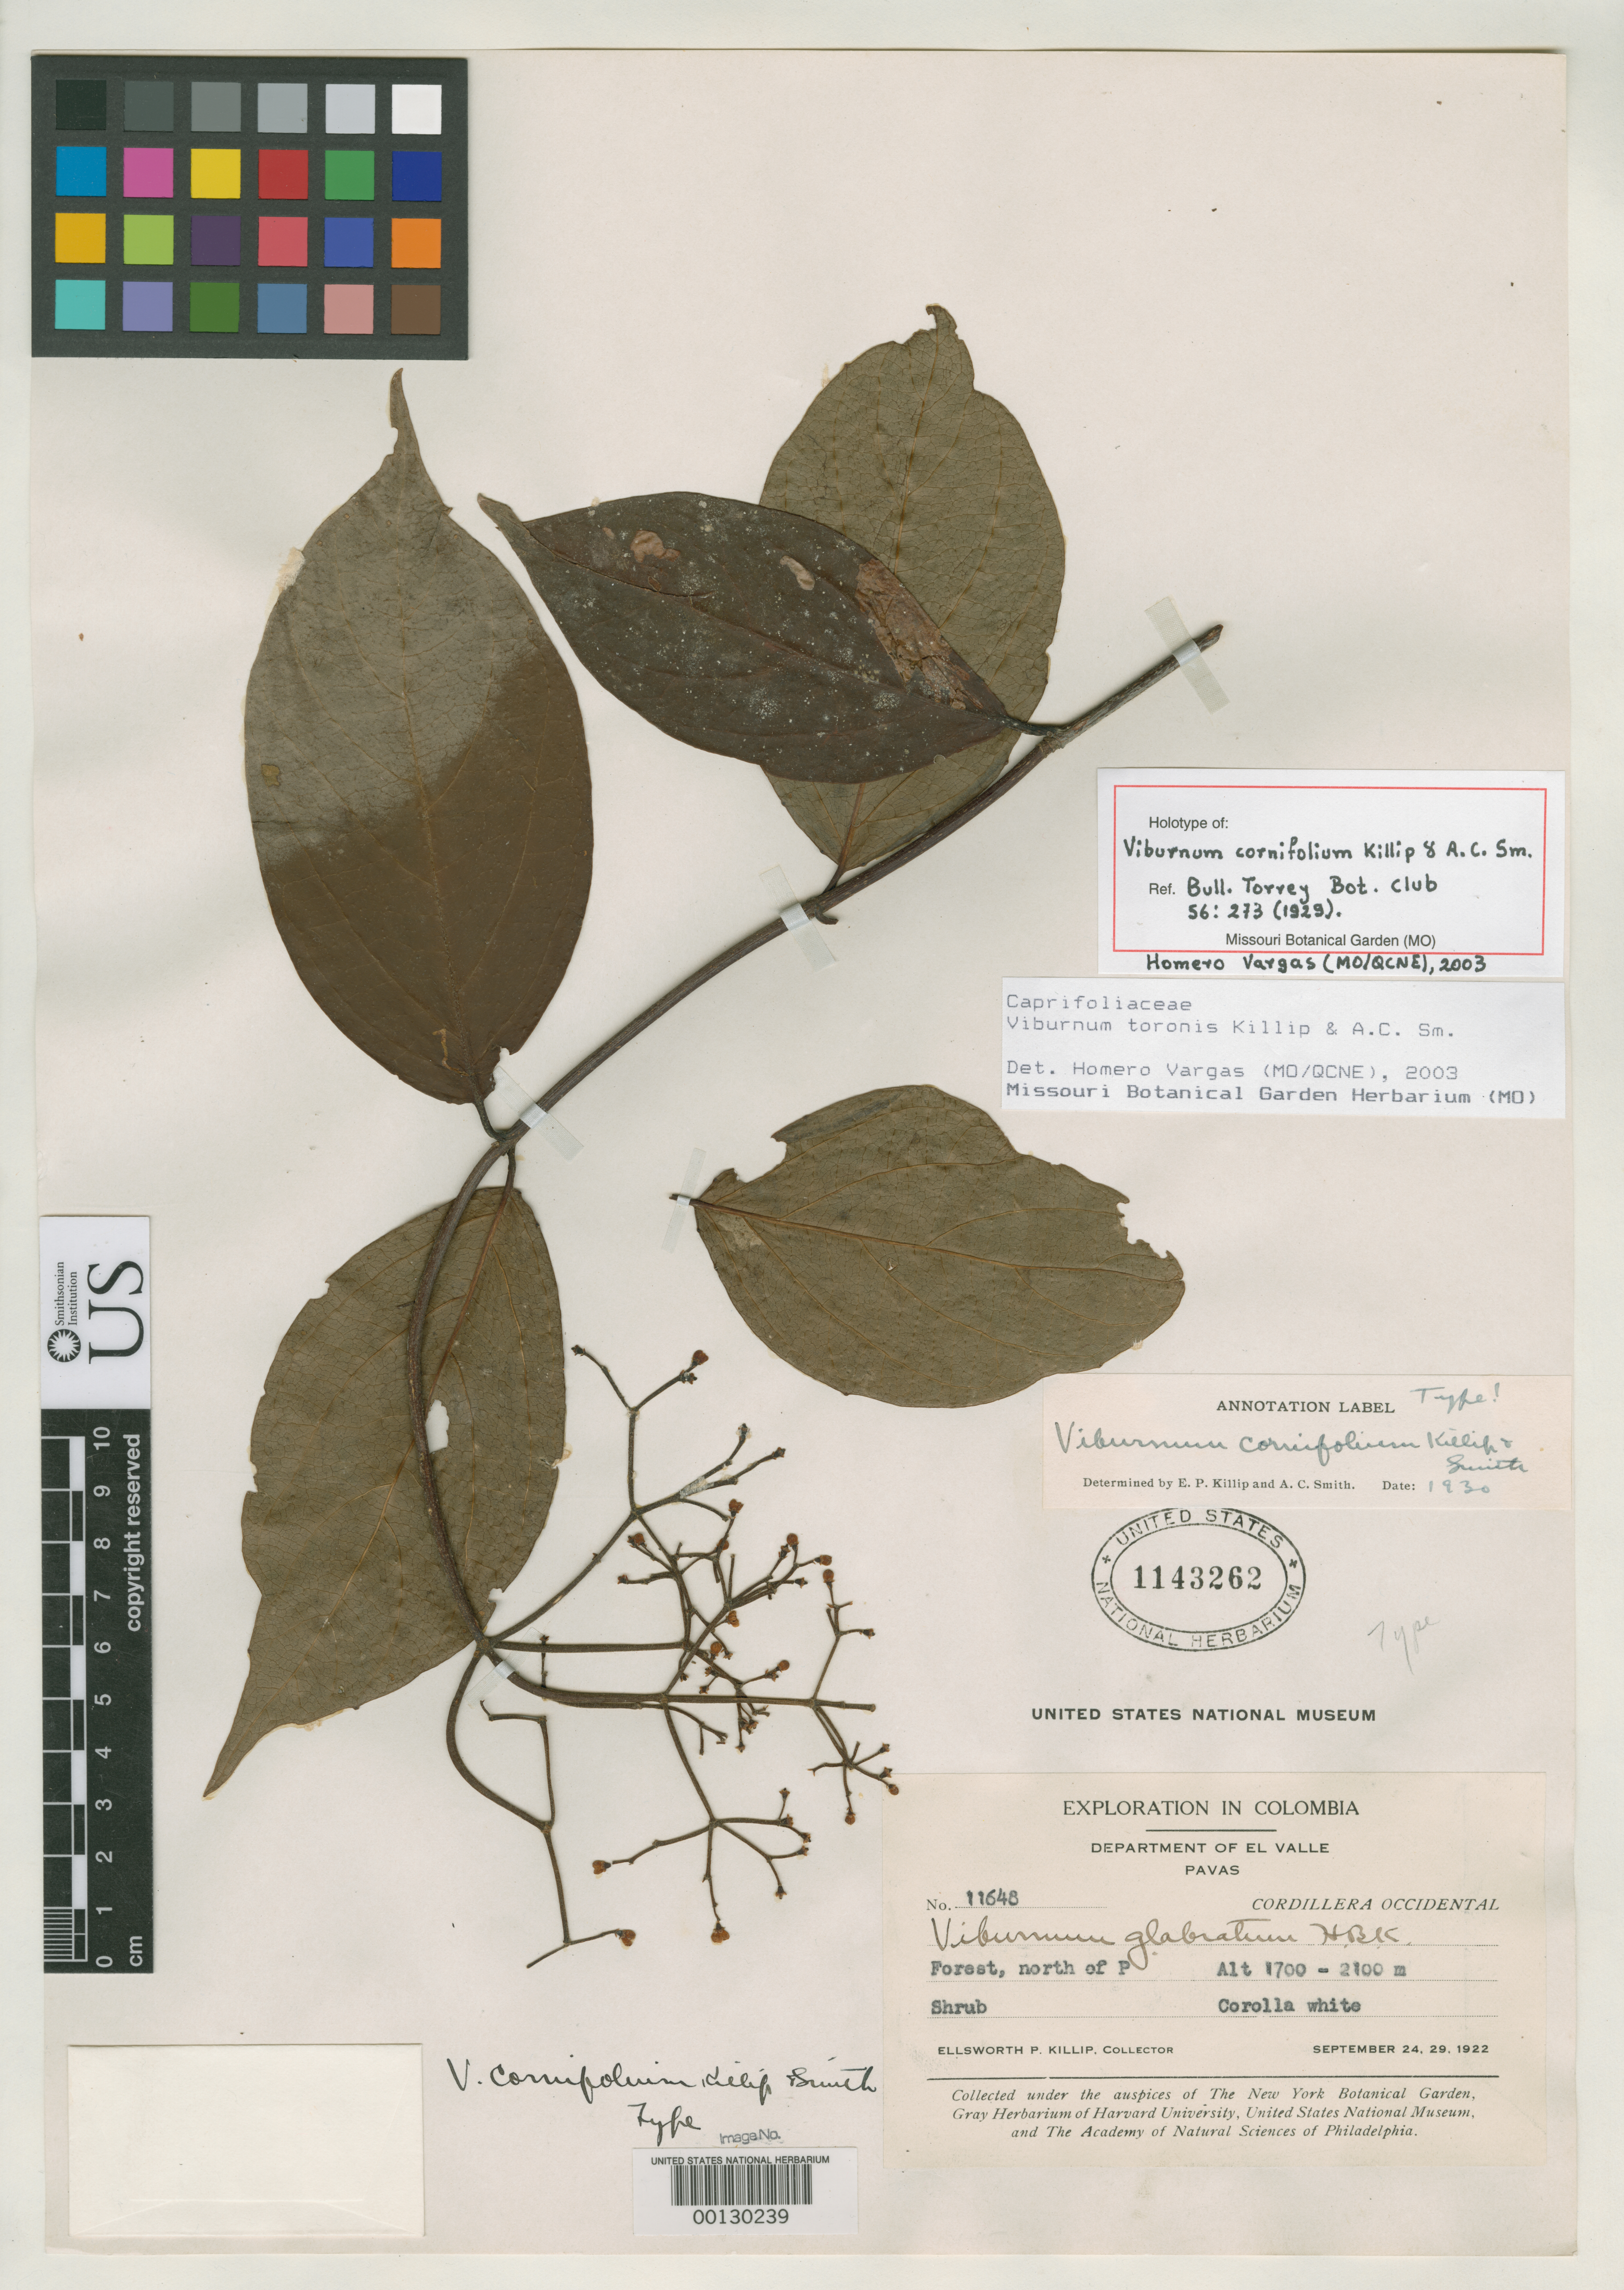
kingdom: Plantae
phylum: Tracheophyta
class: Magnoliopsida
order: Dipsacales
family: Viburnaceae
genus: Viburnum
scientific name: Viburnum cornifolium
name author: Killip & A.C. Sm.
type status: Holotype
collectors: E. P. Killip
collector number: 11648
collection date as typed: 24 Sep 1922 and 29 Sep 1922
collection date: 1922-09-24,1922-09-29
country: Colombia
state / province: Valle del Cauca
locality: Pavas, Cordillera Occidental.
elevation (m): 1700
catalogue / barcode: US 1143262